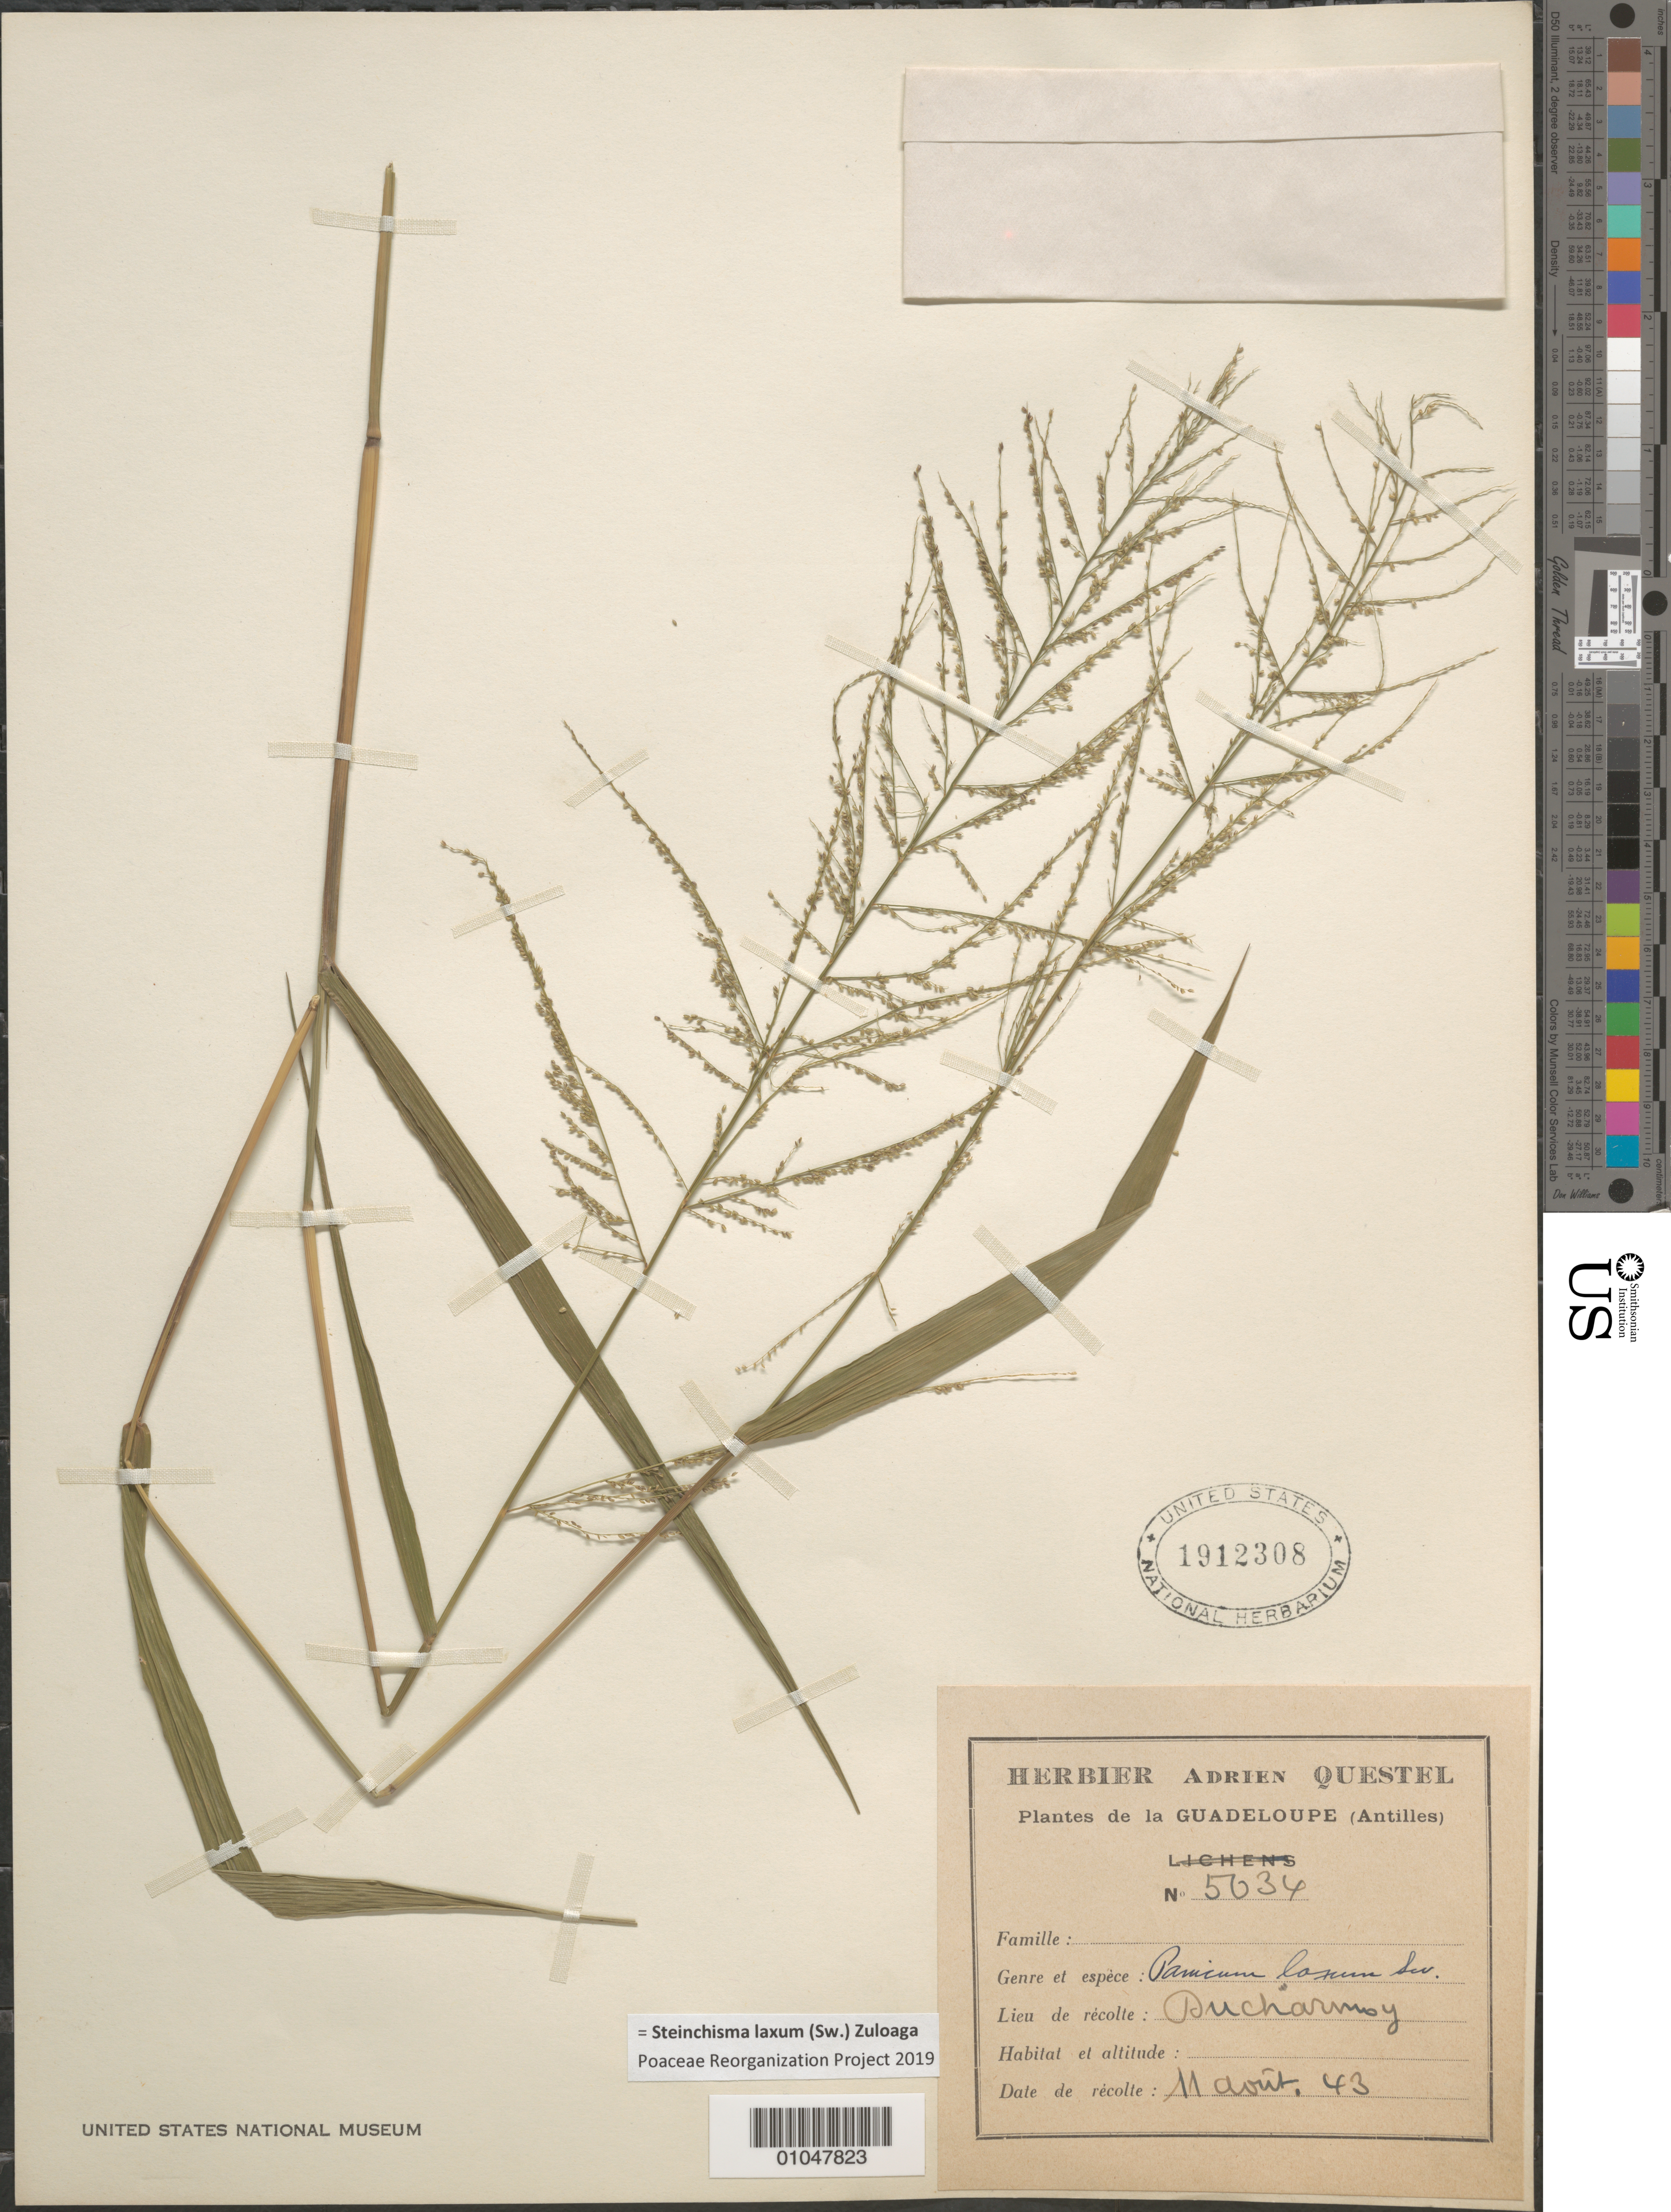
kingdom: Plantae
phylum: Tracheophyta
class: Liliopsida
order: Poales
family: Poaceae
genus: Panicum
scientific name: Panicum laxum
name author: Sw.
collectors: A. Questel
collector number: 5034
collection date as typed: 11 Aug 1943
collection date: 1943-08-11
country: Guadeloupe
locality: Ducharmoy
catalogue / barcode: US 1912308